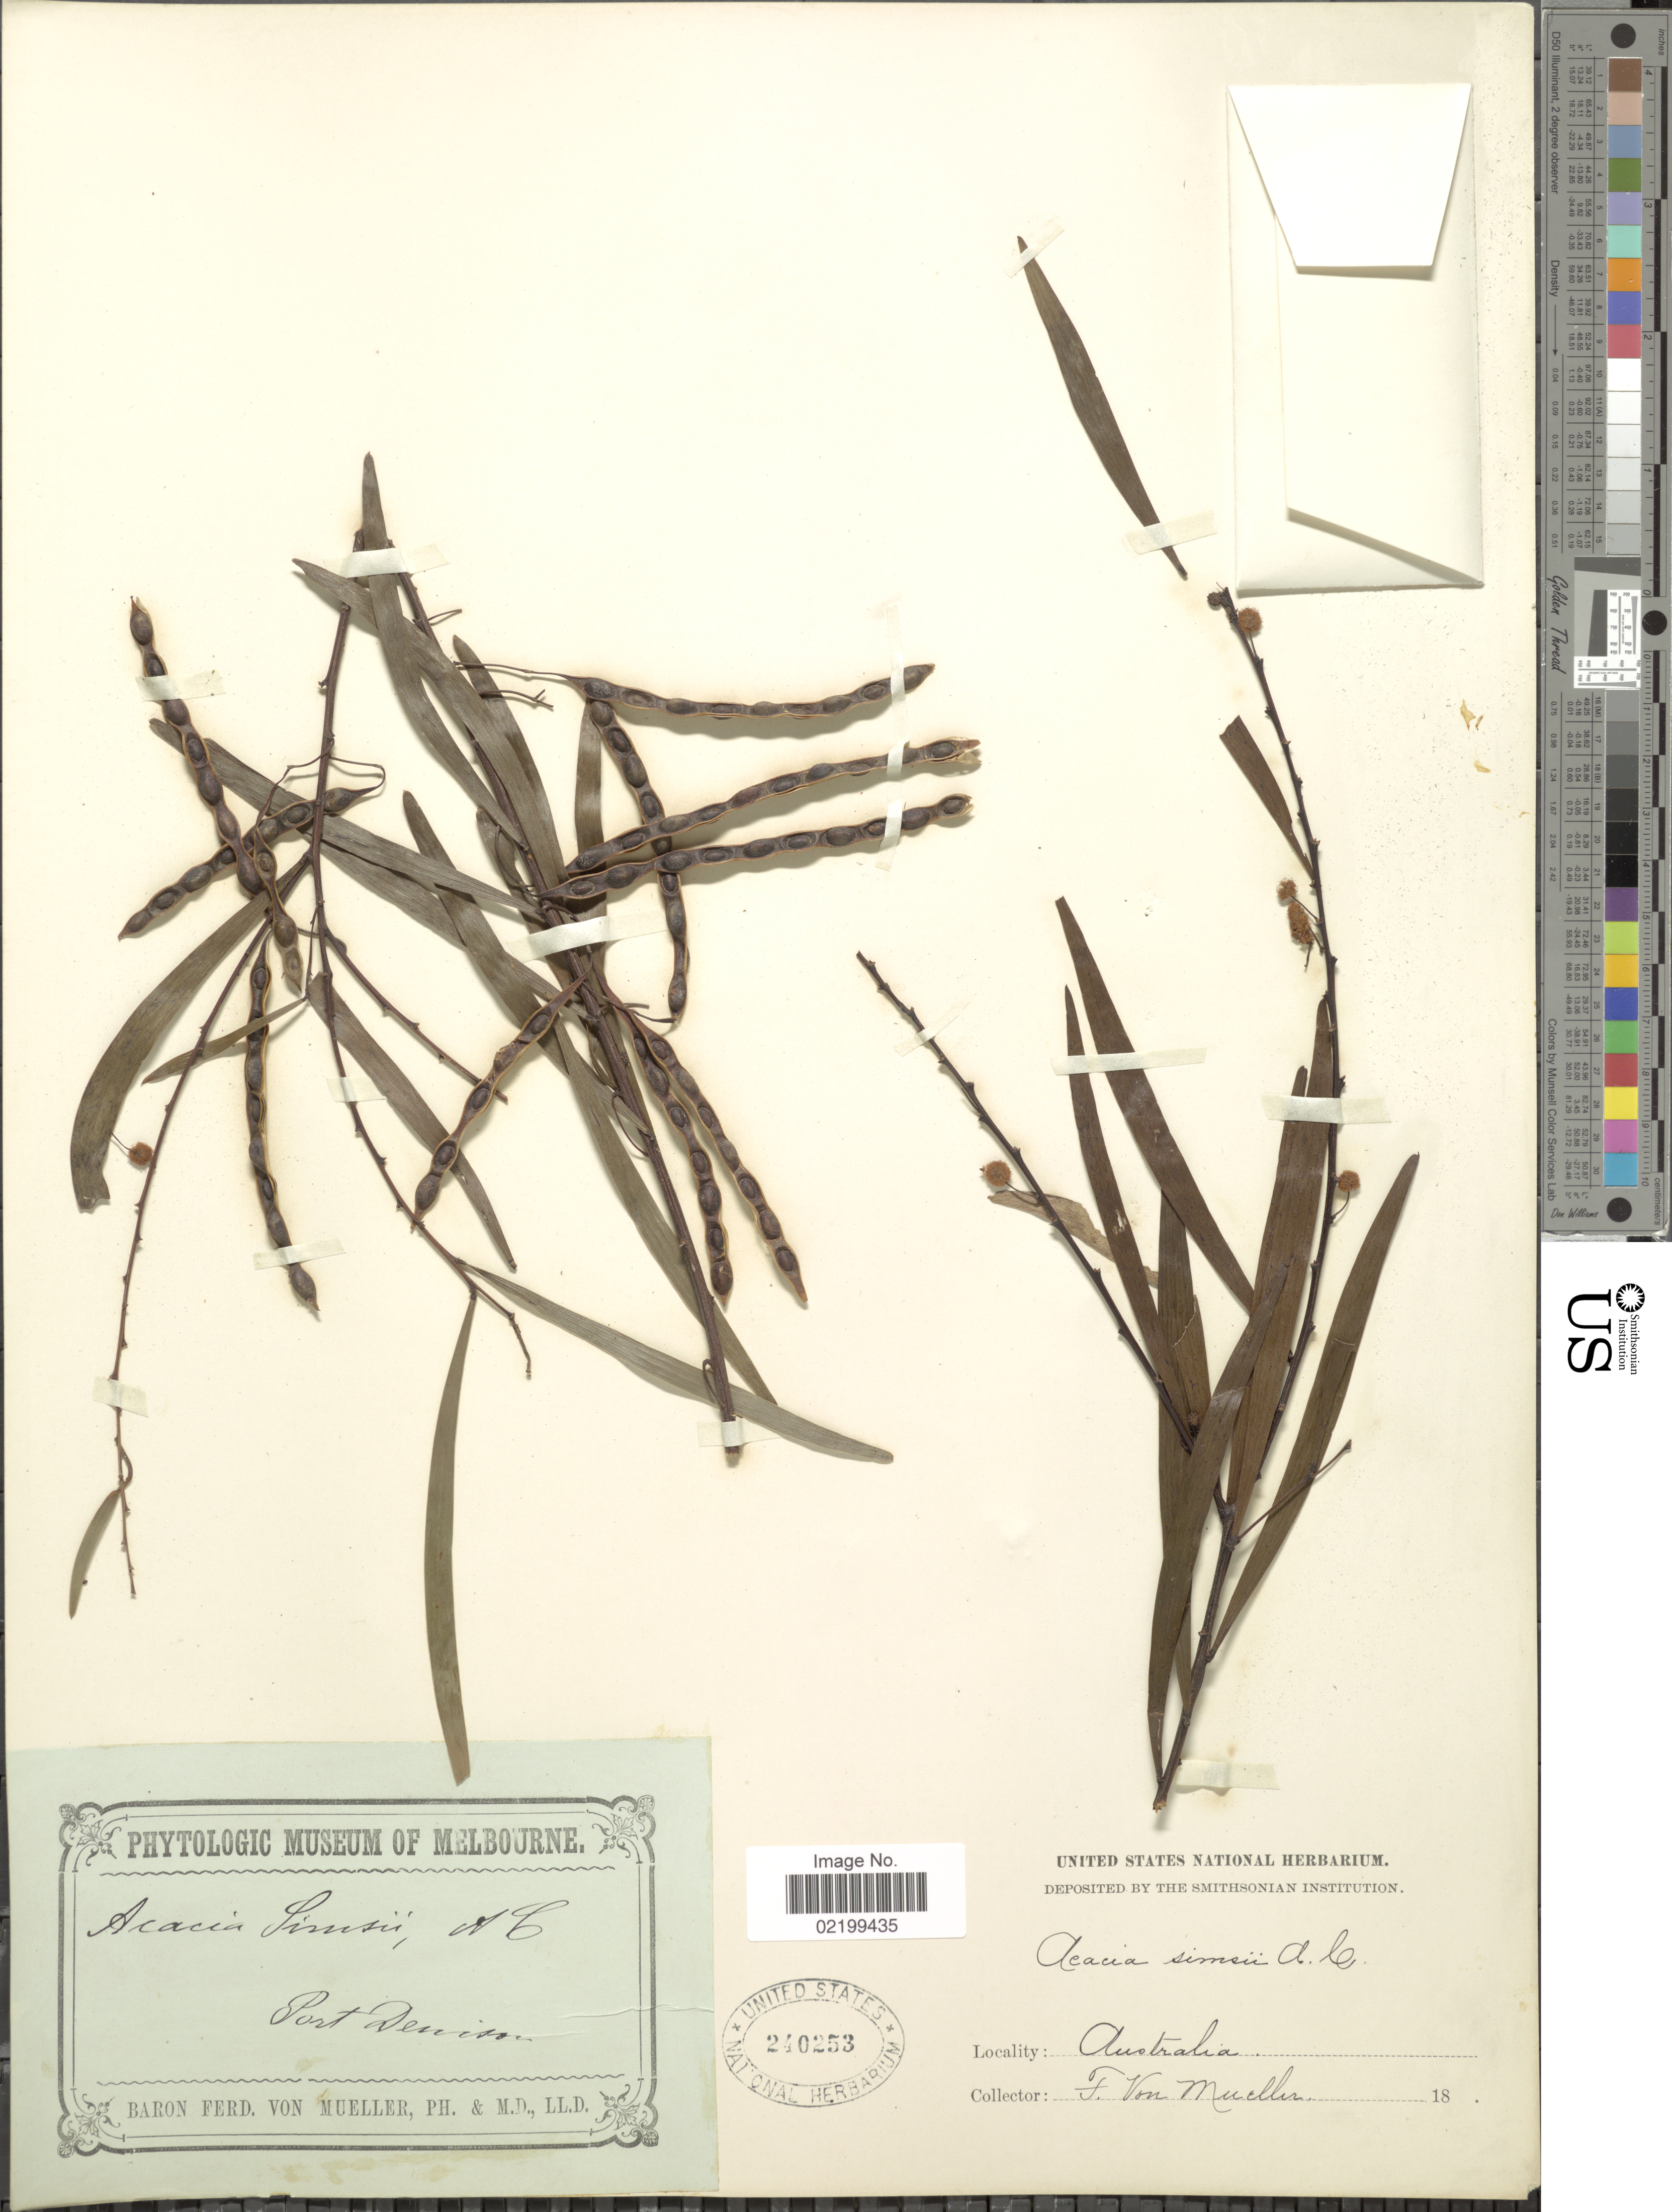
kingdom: Plantae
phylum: Tracheophyta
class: Magnoliopsida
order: Fabales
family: Fabaceae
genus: Acacia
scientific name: Acacia simsii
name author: Benth.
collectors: F. von Mueller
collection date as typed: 18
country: Australia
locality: Port Denison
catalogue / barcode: US 240253